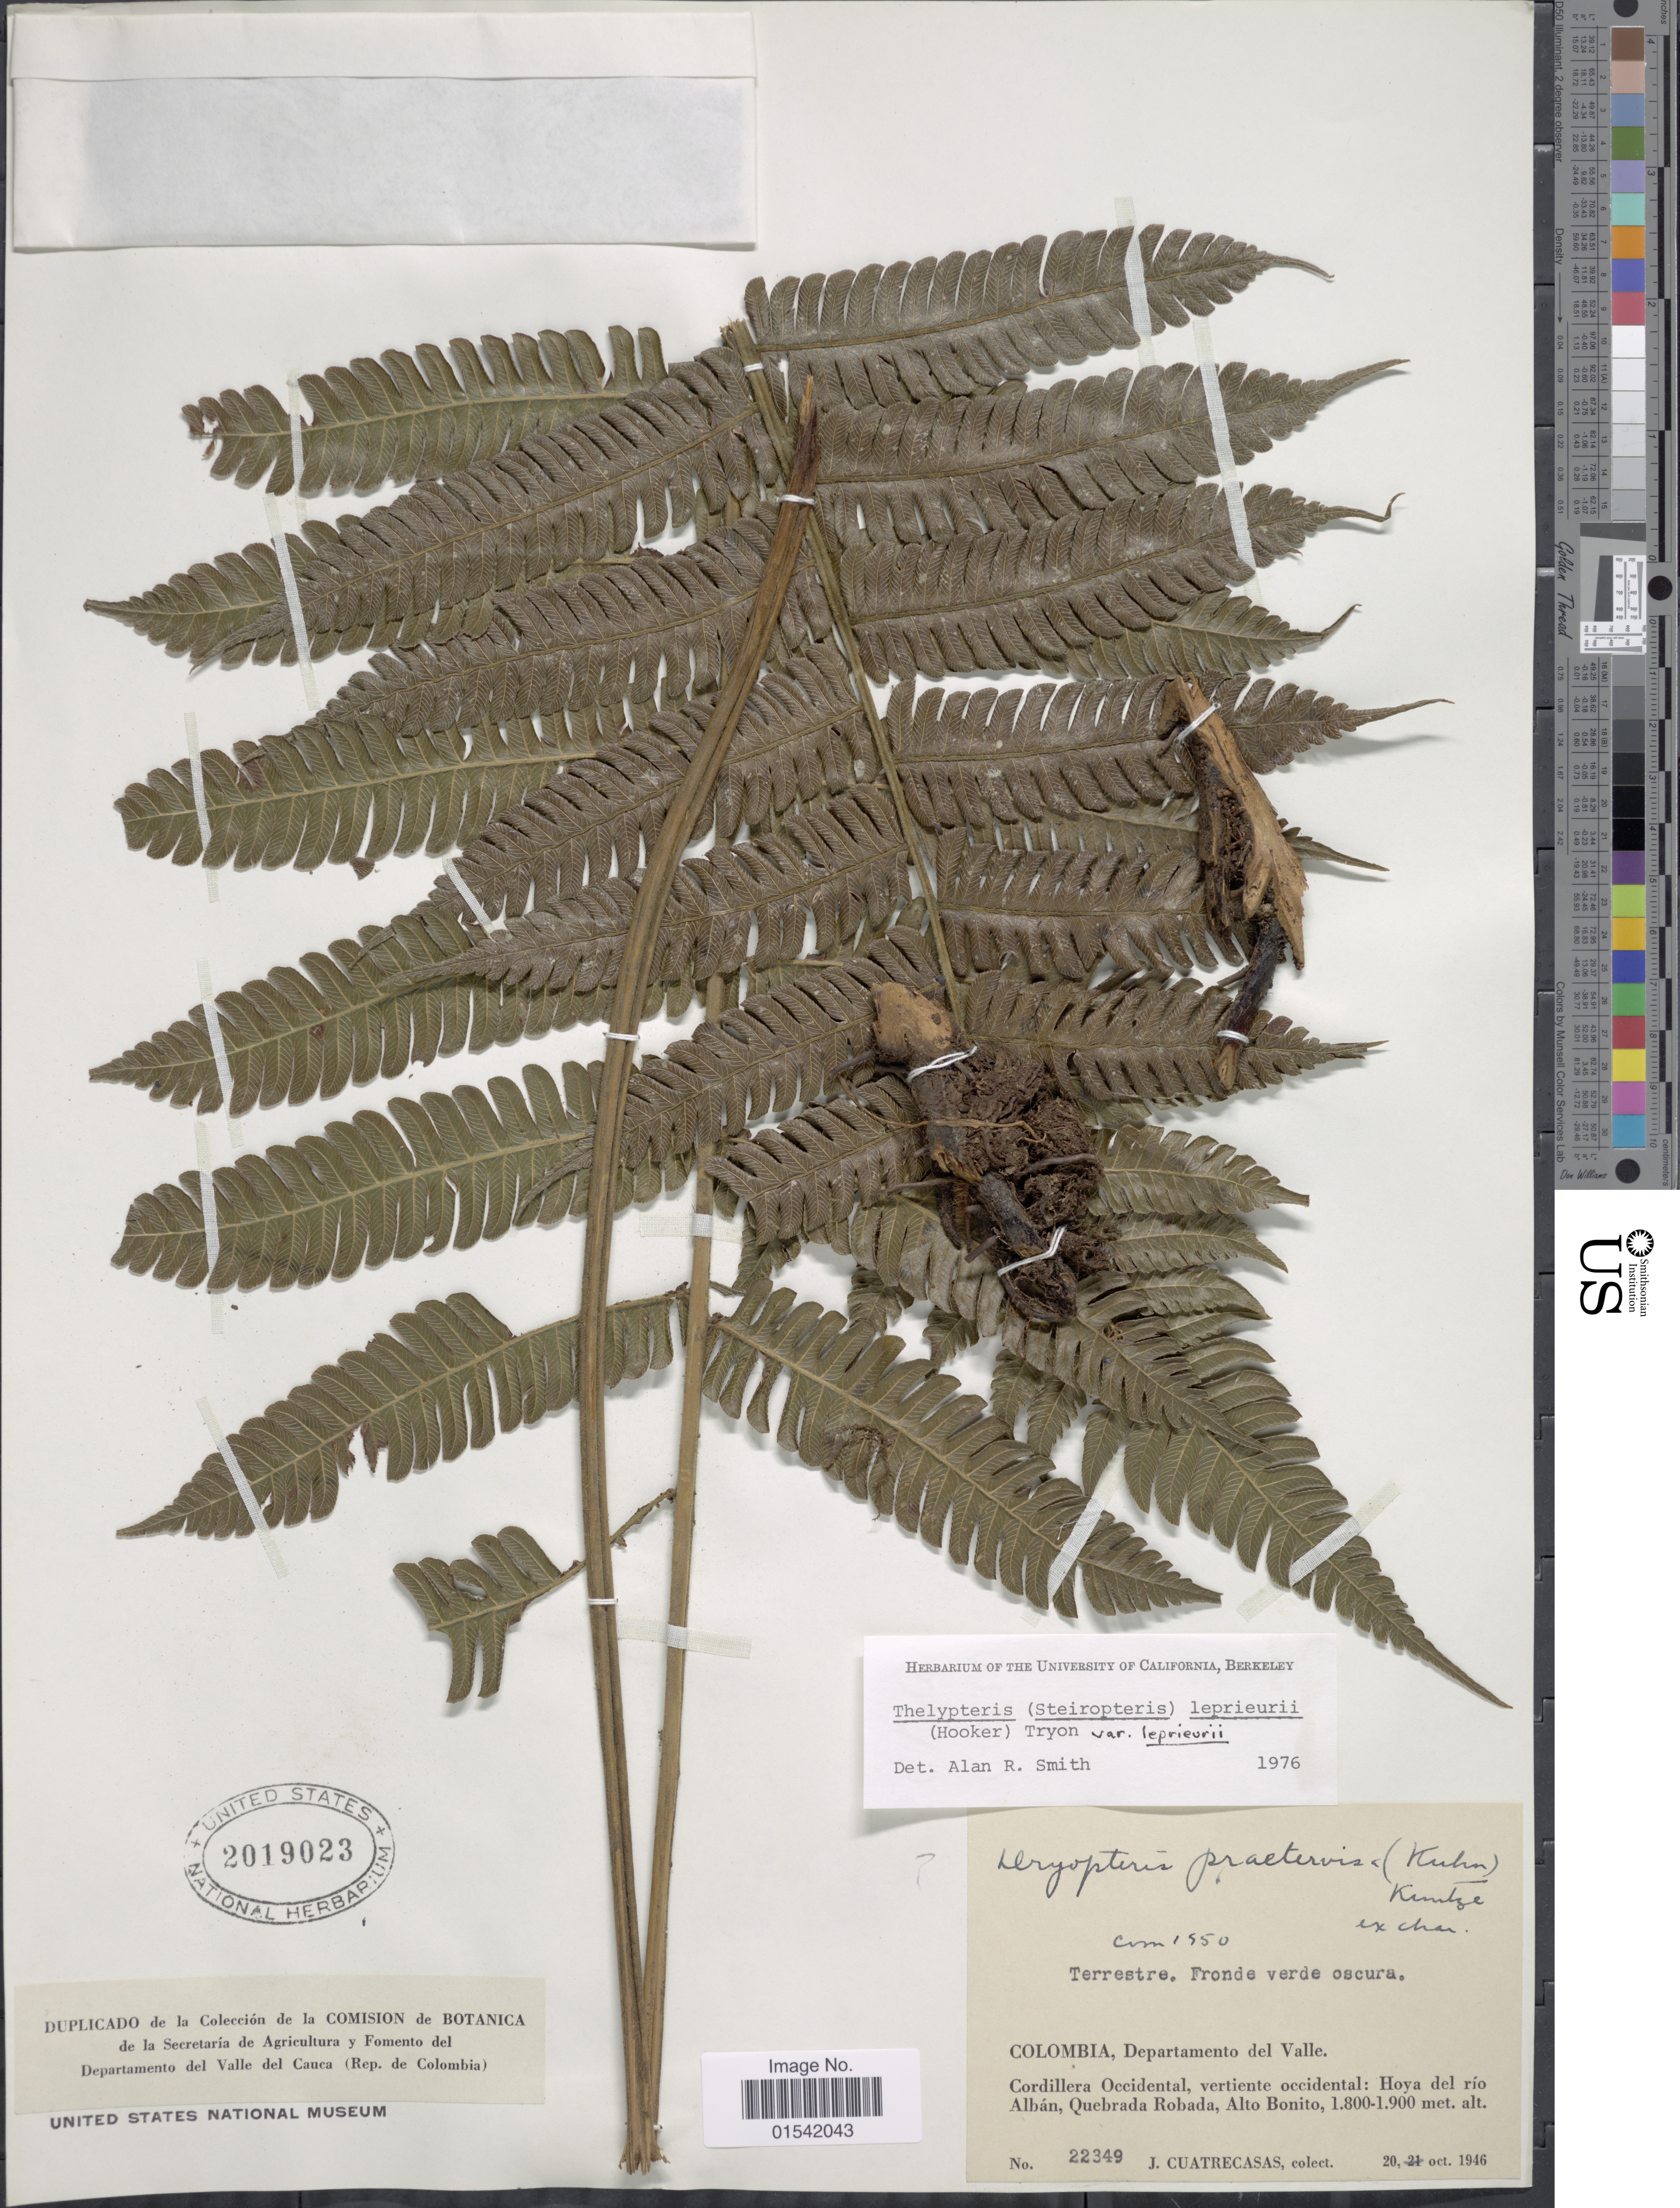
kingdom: Plantae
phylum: Tracheophyta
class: Polypodiopsida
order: Polypodiales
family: Thelypteridaceae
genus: Steiropteris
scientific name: Steiropteris leprieurii var. leprieurii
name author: (Hook. f.) Pic. Serm.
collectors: J. Cuatrecasas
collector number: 22349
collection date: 1946-10-20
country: Colombia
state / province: Valle del Cauca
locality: Departamento del Valle, Cordillera Occidental, vertiente occidental: Hoya del río Albán, Quebrada Robada, Alto Bonito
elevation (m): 1800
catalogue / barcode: US 2019023